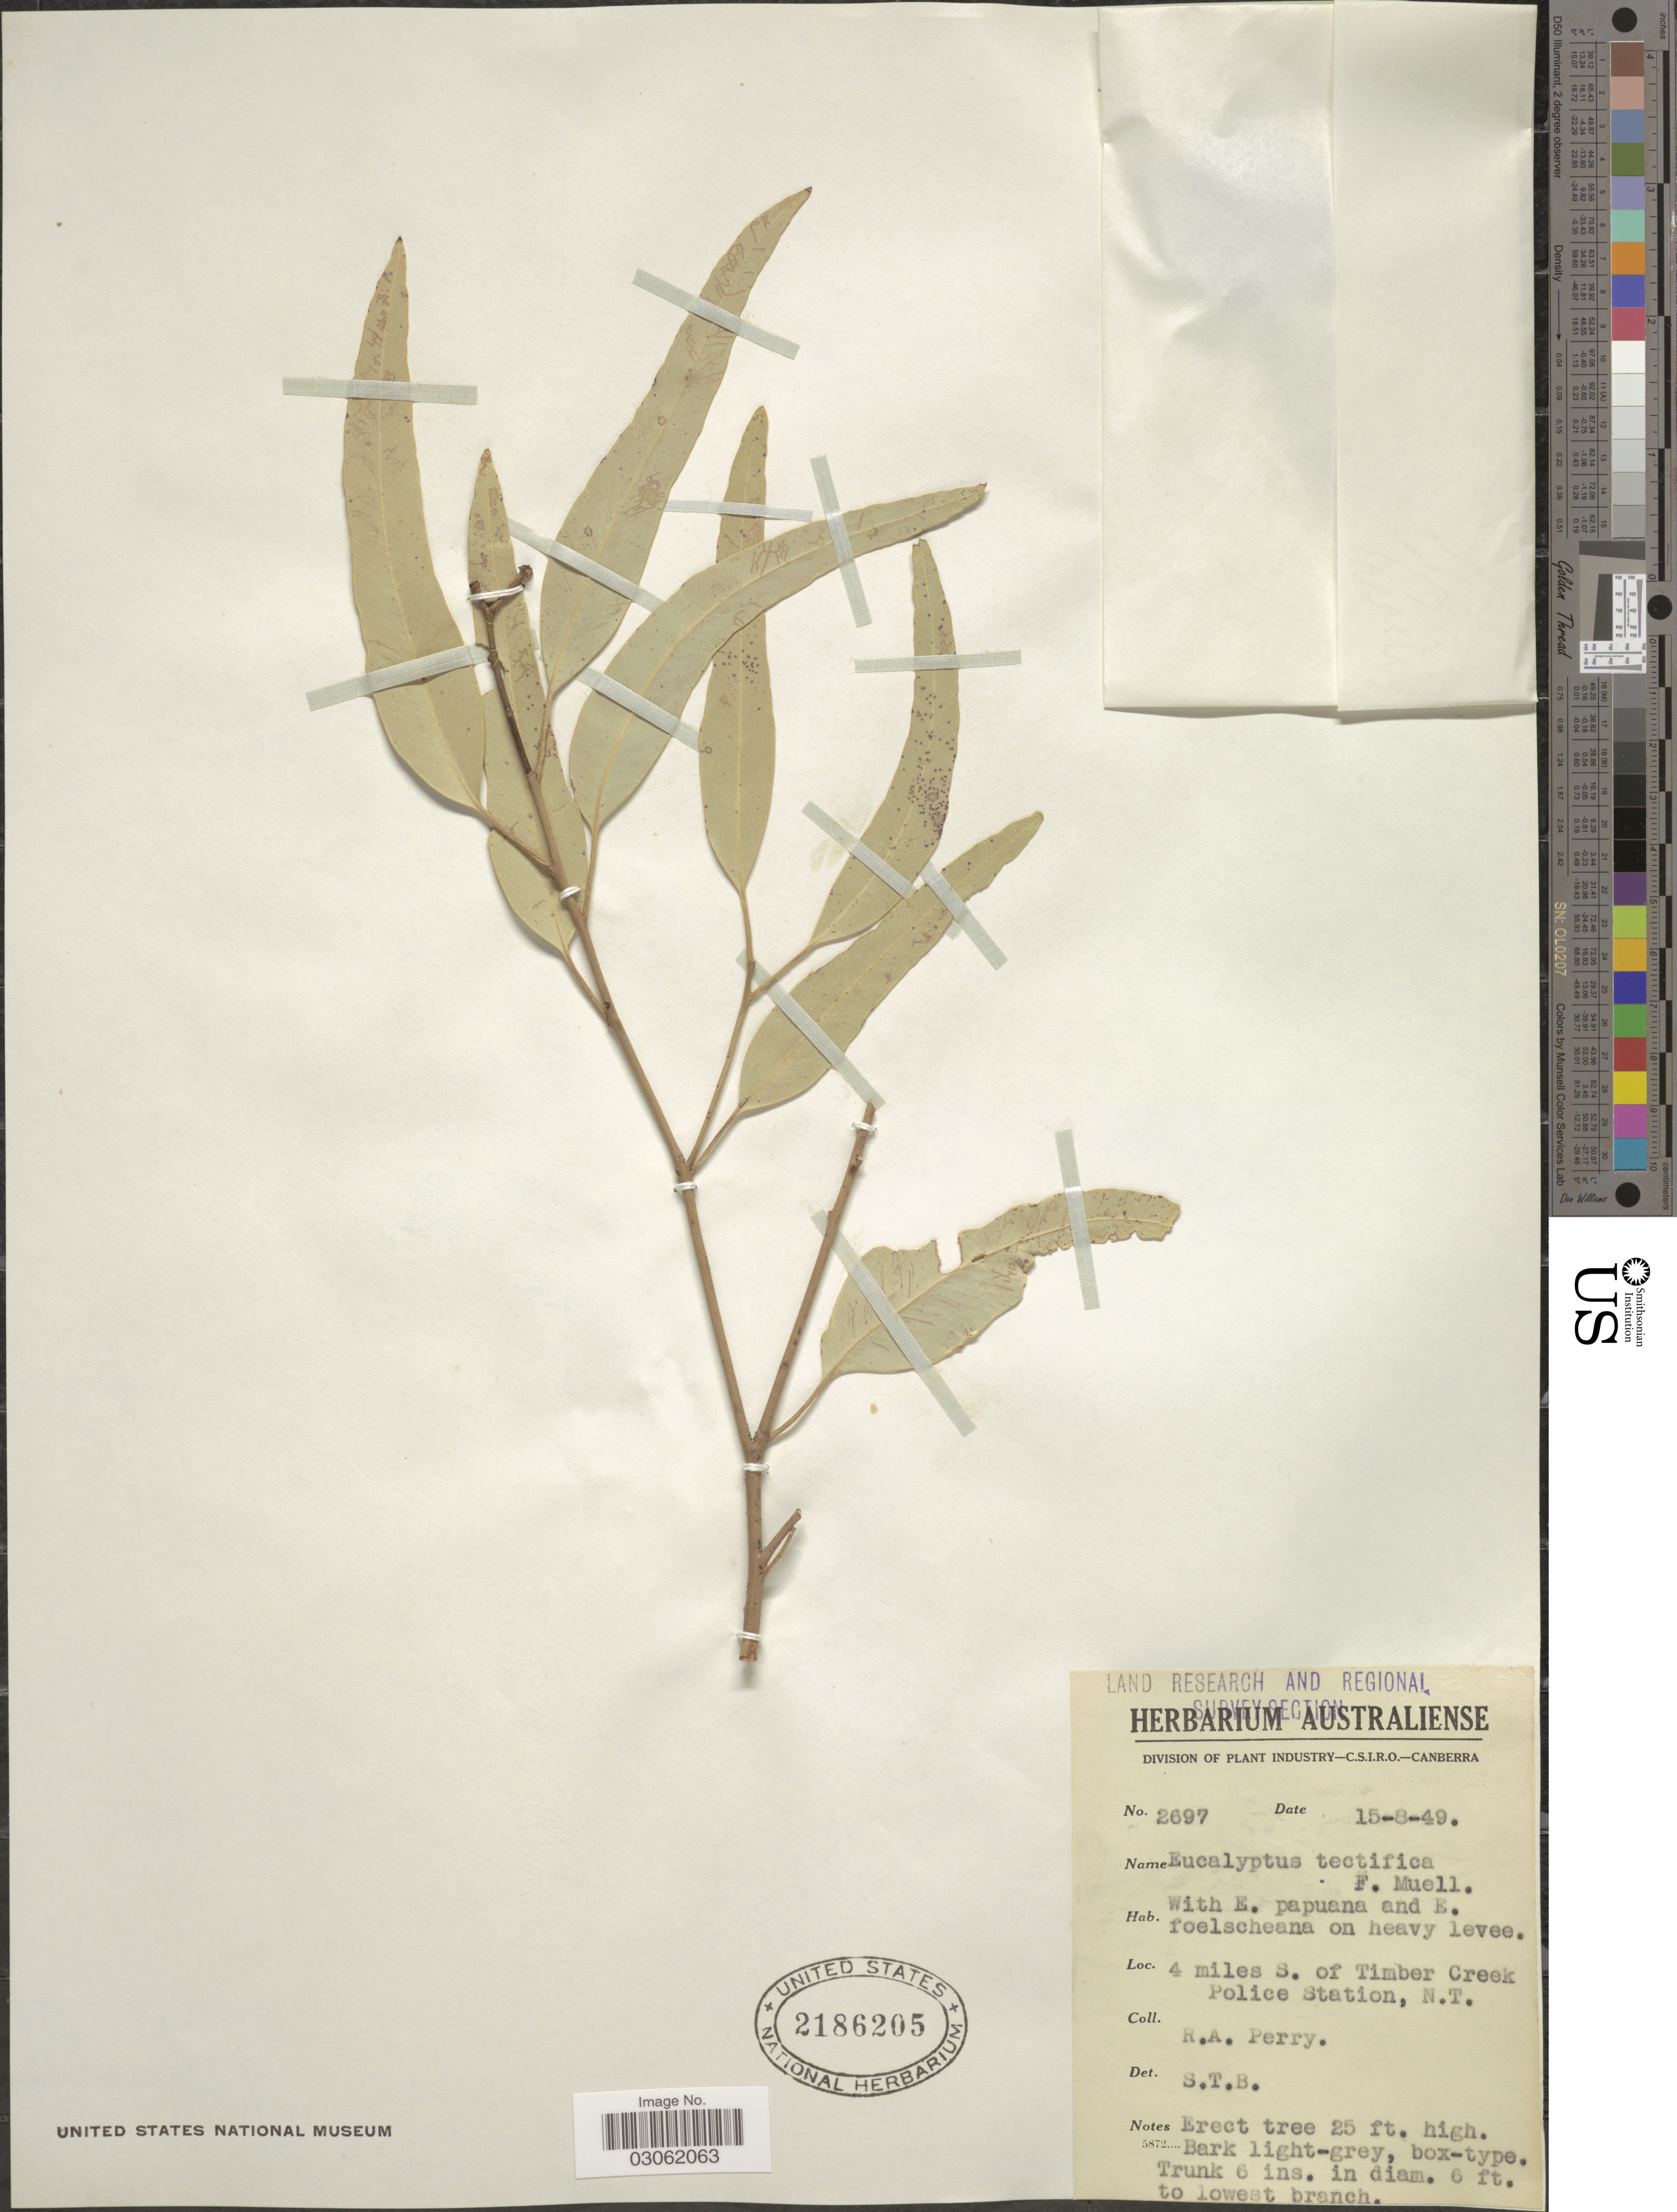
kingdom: Plantae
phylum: Tracheophyta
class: Magnoliopsida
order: Myrtales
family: Myrtaceae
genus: Eucalyptus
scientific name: Eucalyptus tectifica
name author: F. Muell.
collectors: Perry, R. A.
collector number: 2697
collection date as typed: Transcribed d/m/y: 15/8/49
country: Australia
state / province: Northern Territory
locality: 4 miles S. of Timber Creek Police Station, N. T.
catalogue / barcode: US 2186205